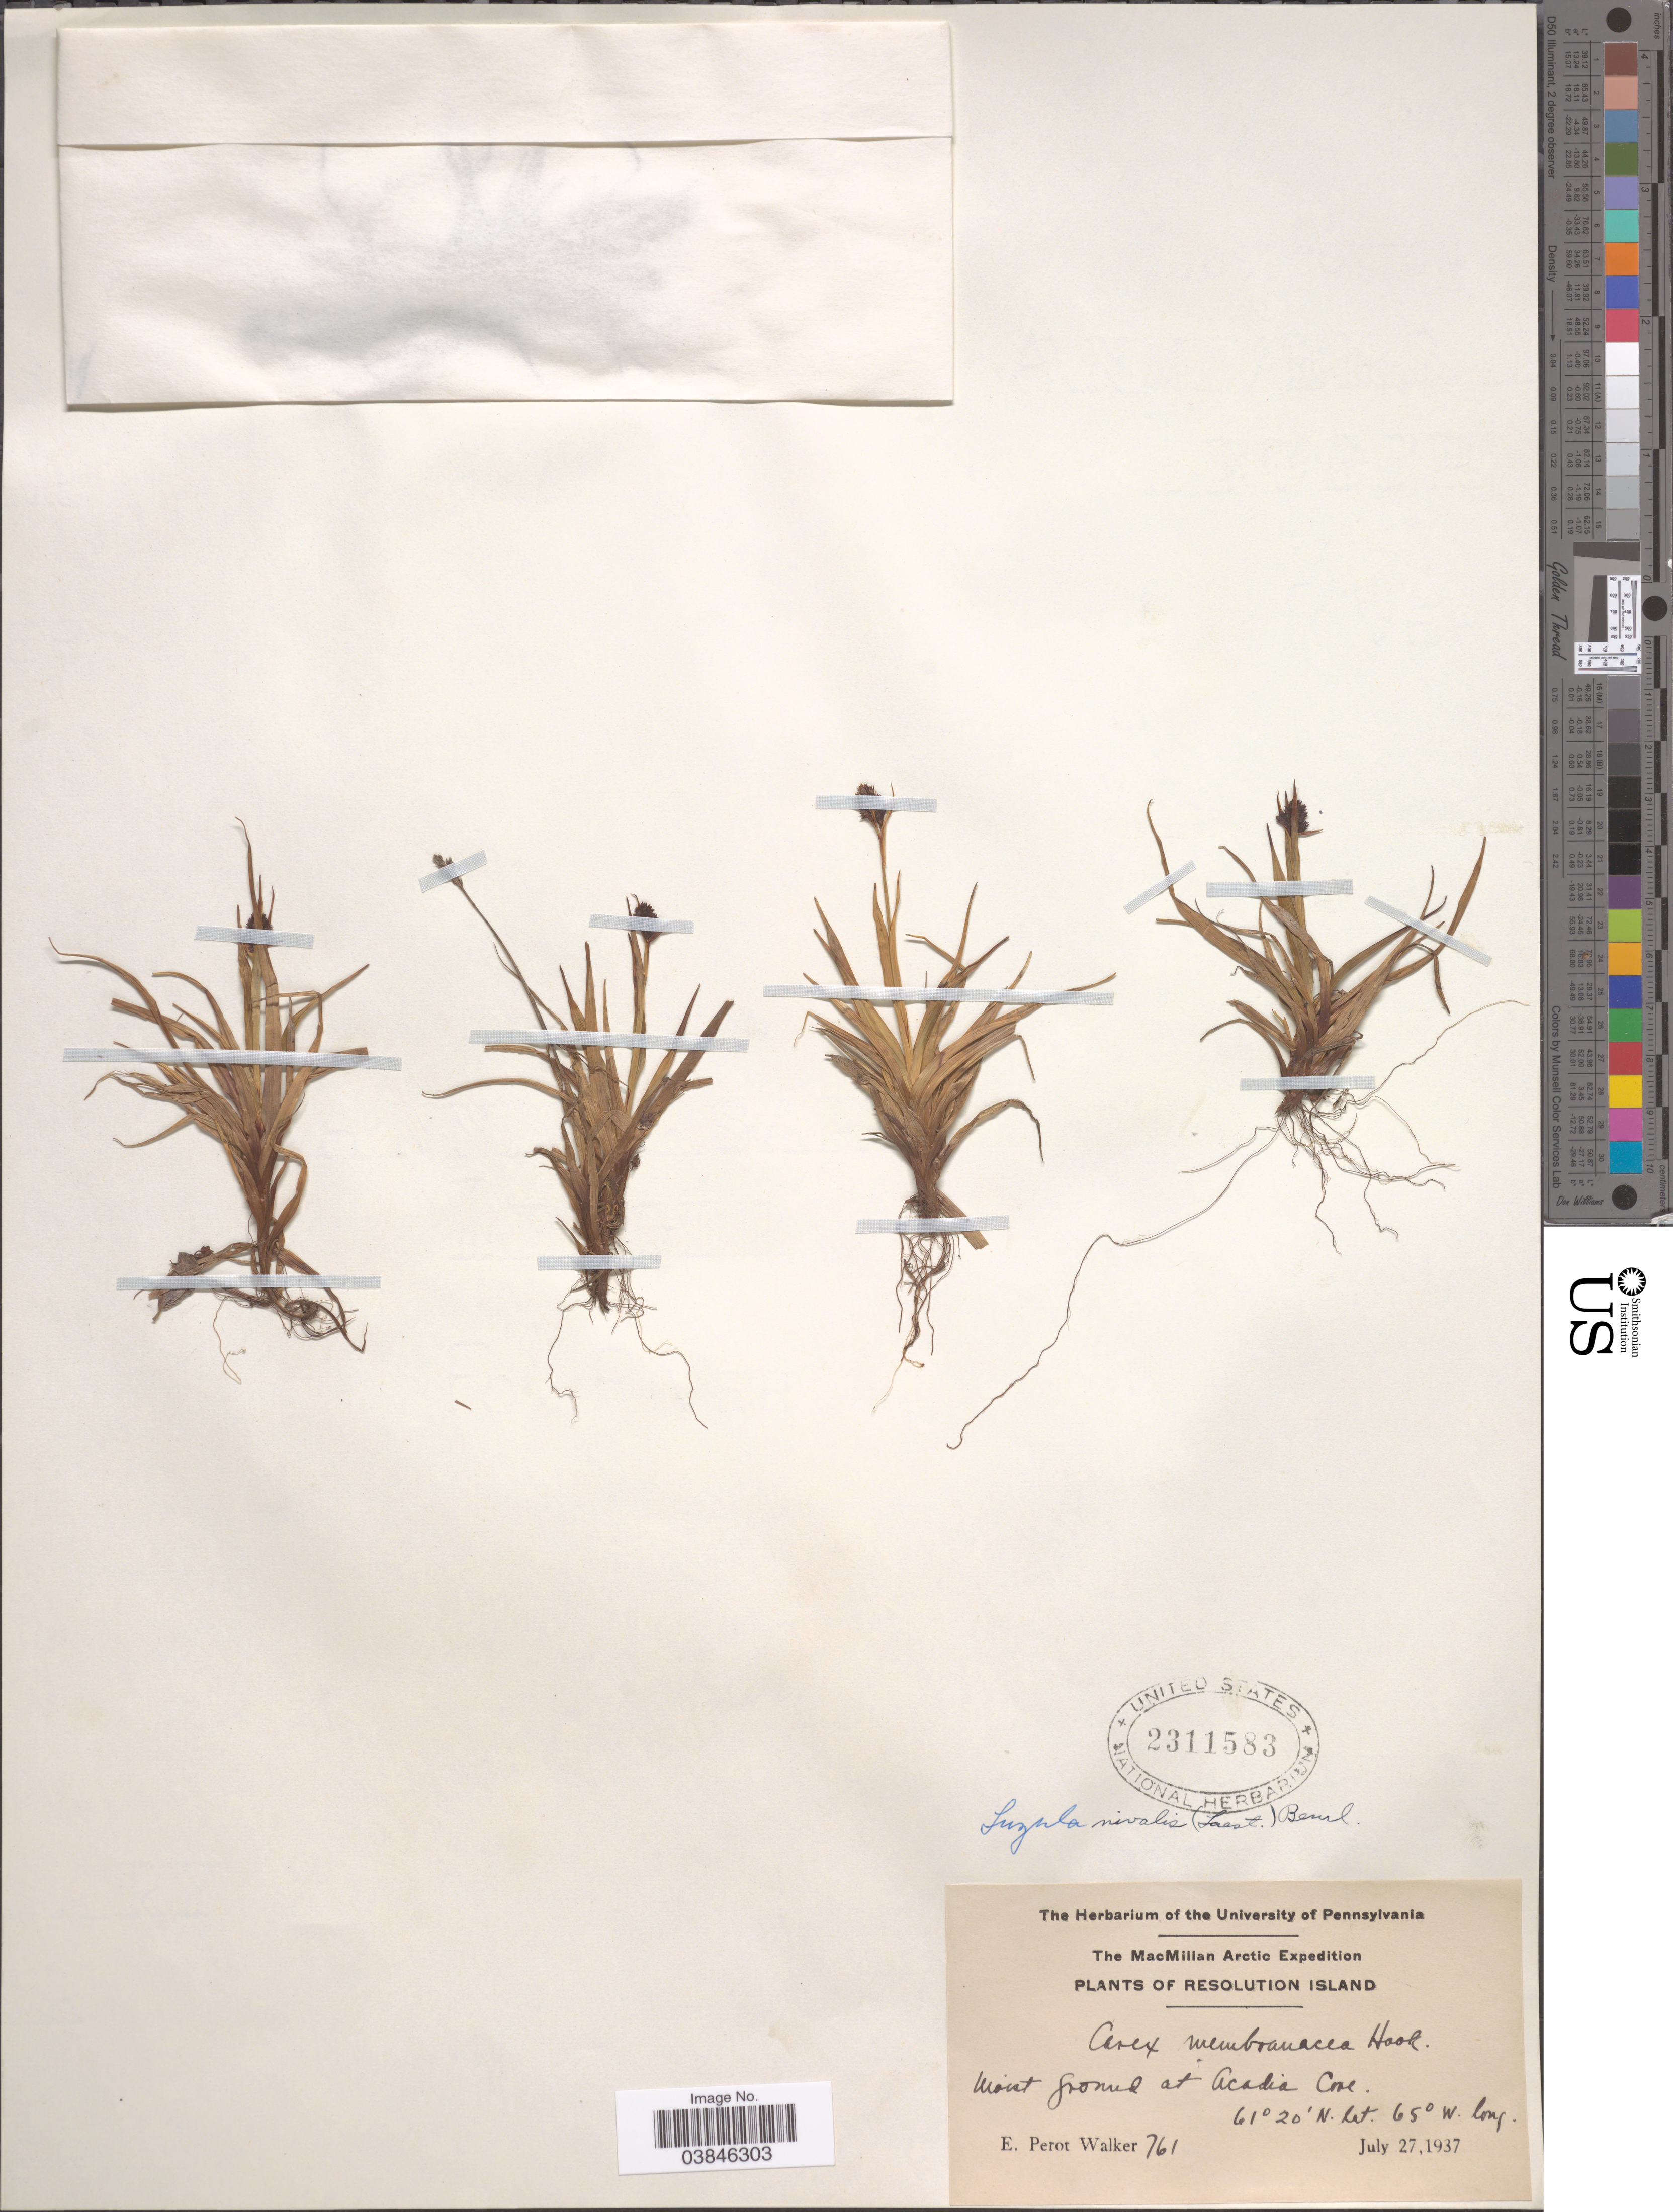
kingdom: Plantae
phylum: Tracheophyta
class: Liliopsida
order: Poales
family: Juncaceae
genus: Luzula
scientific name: Luzula nivalis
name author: (Laest.) Spreng.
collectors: E. Walker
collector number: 761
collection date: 1937-07-27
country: Canada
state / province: Nunavut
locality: The MacMillan Arctic. Resolution Island. Moist ground at Acadia Cove.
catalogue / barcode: US 2311583